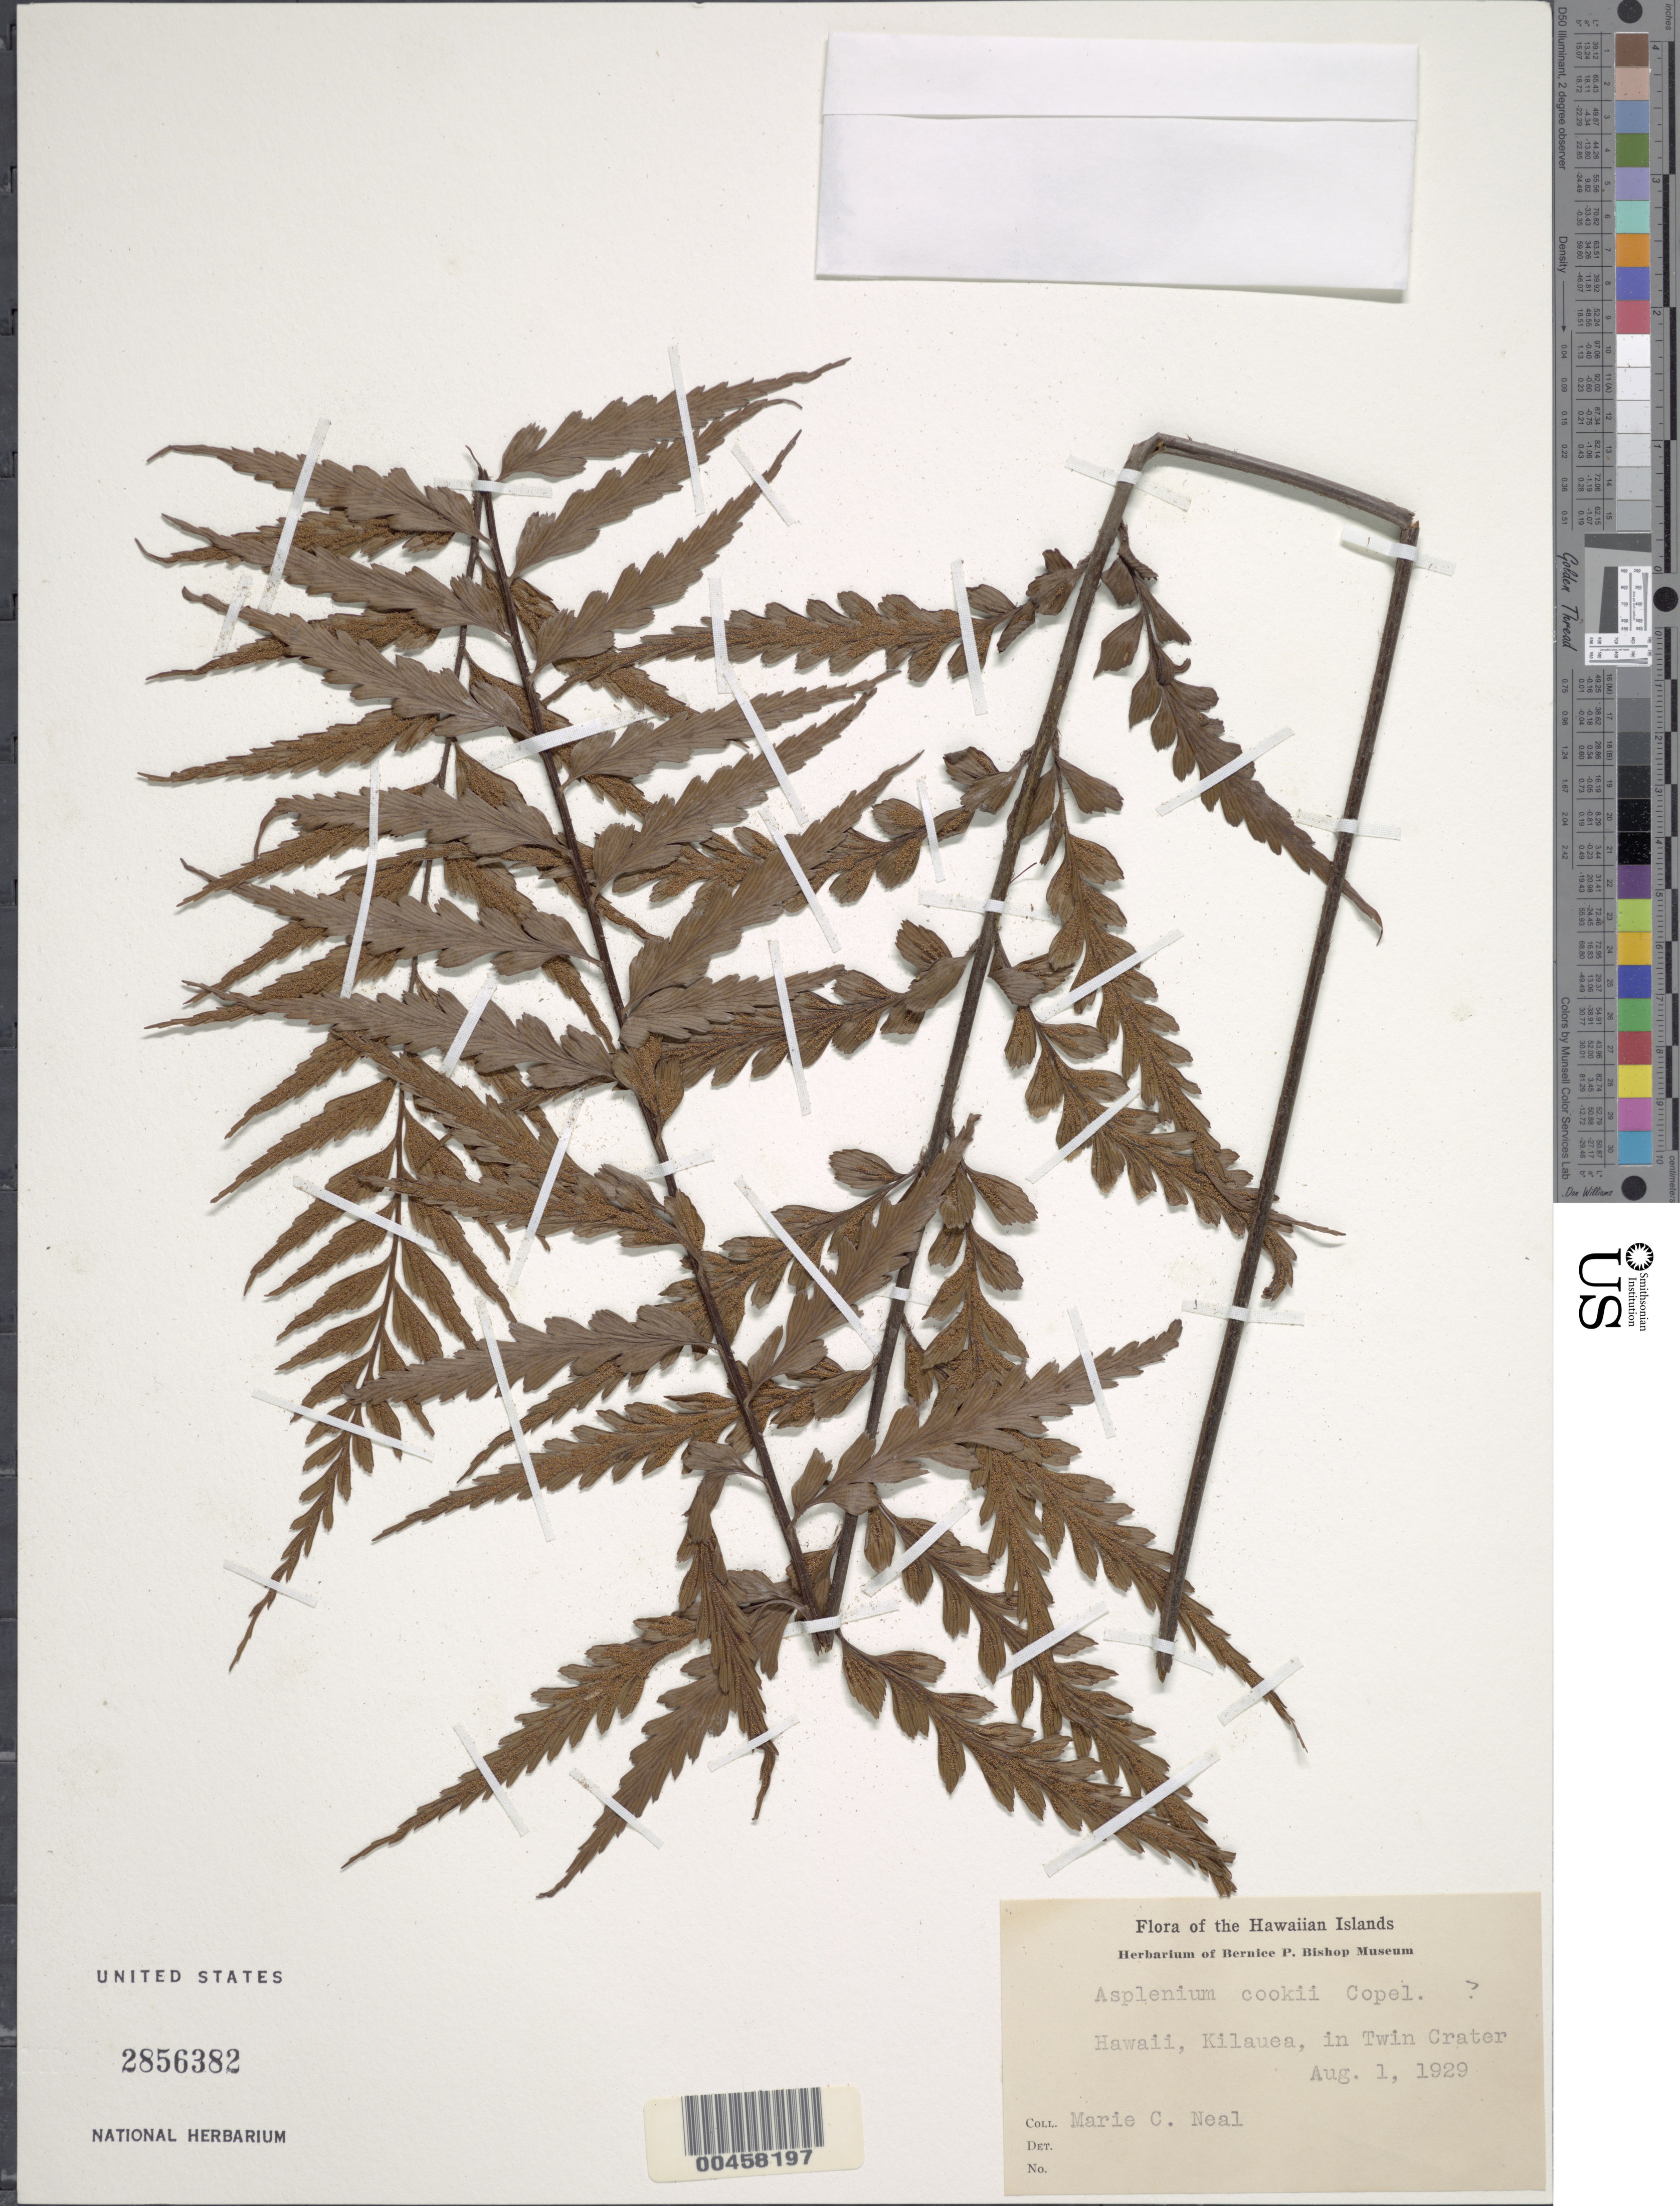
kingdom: Plantae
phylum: Tracheophyta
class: Polypodiopsida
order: Polypodiales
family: Aspleniaceae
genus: Asplenium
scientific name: Asplenium polyodon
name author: G. Forst.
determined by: Wagner, W. L., (BOT), Smithsonian Institution - National Museum of Natural History (UNITED STATES)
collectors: W. Ning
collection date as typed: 1 Aug 1929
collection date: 1929-08-01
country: United States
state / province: Hawaii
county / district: Hawaii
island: Hawaii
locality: Kilauea, in Twin Crater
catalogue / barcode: US 2856382